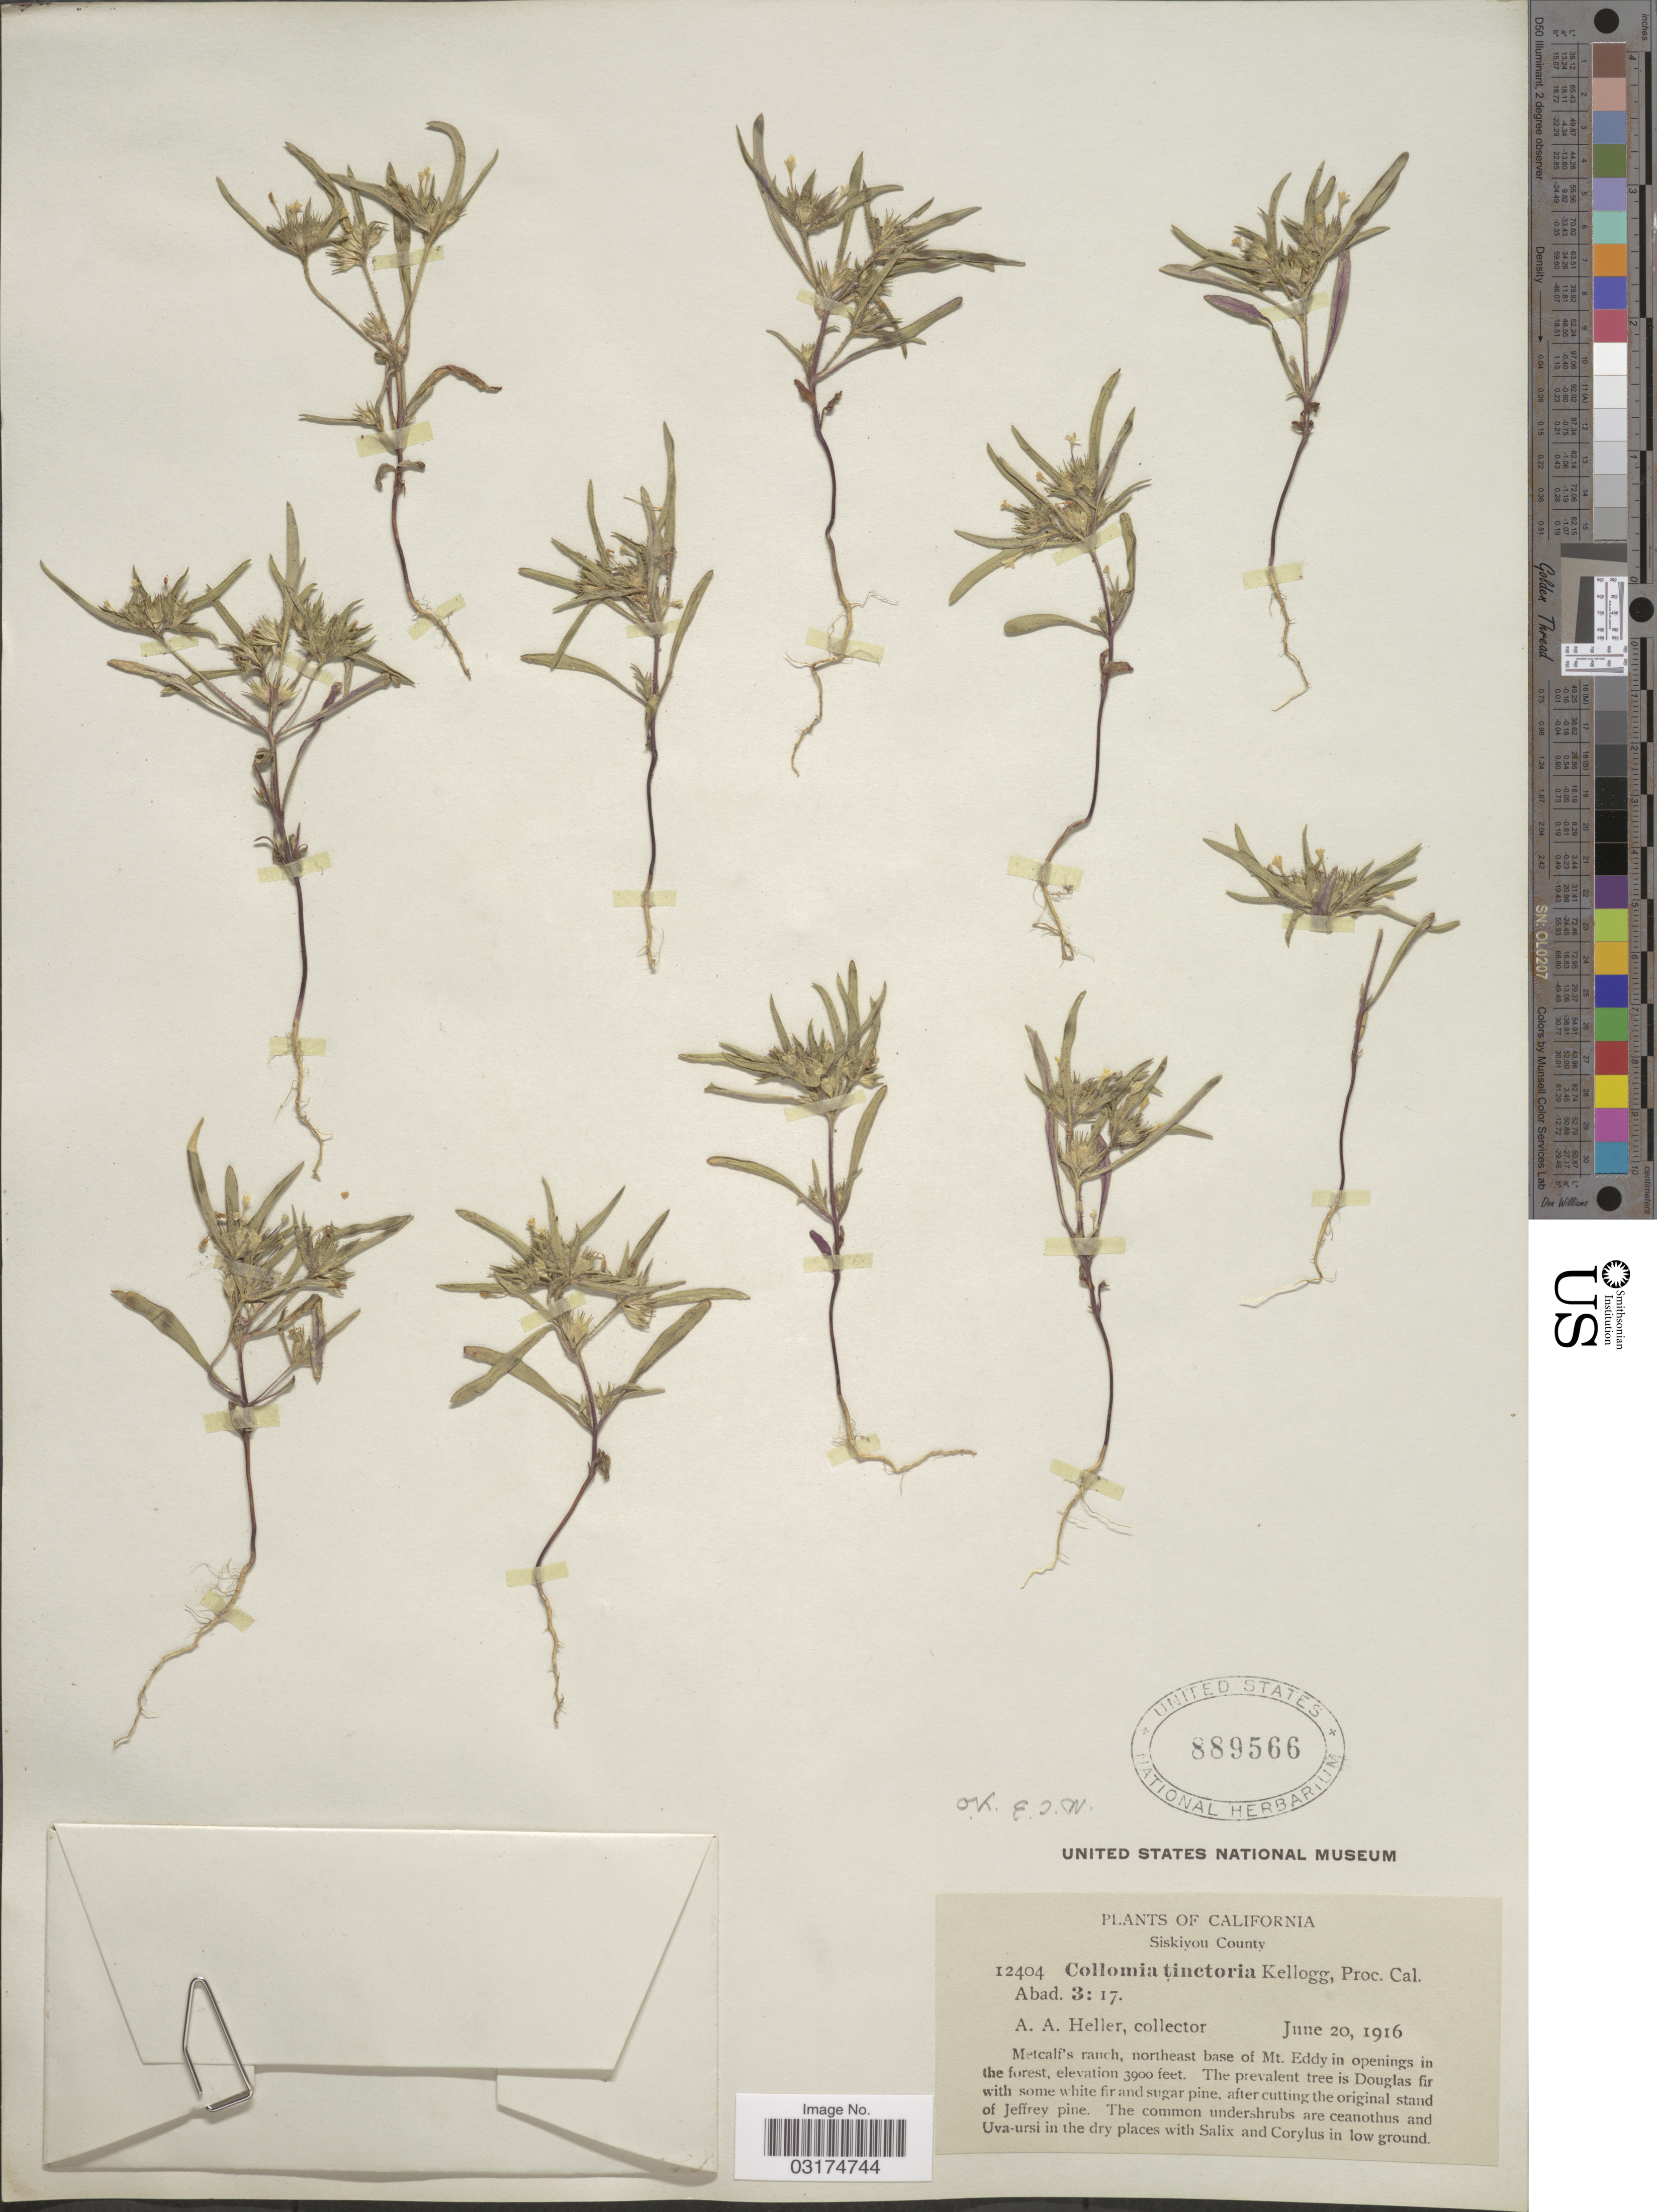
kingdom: Plantae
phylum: Tracheophyta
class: Magnoliopsida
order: Ericales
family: Polemoniaceae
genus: Collomia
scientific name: Collomia tinctoria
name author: Kellogg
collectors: A. A. Heller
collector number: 12404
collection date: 1916-06-20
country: United States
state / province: California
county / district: Siskiyou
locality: Siskiyou County. Metcalf's ranch, northeast base of Mt. Eddy in openings in the forest.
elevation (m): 1189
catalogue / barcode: US 889566